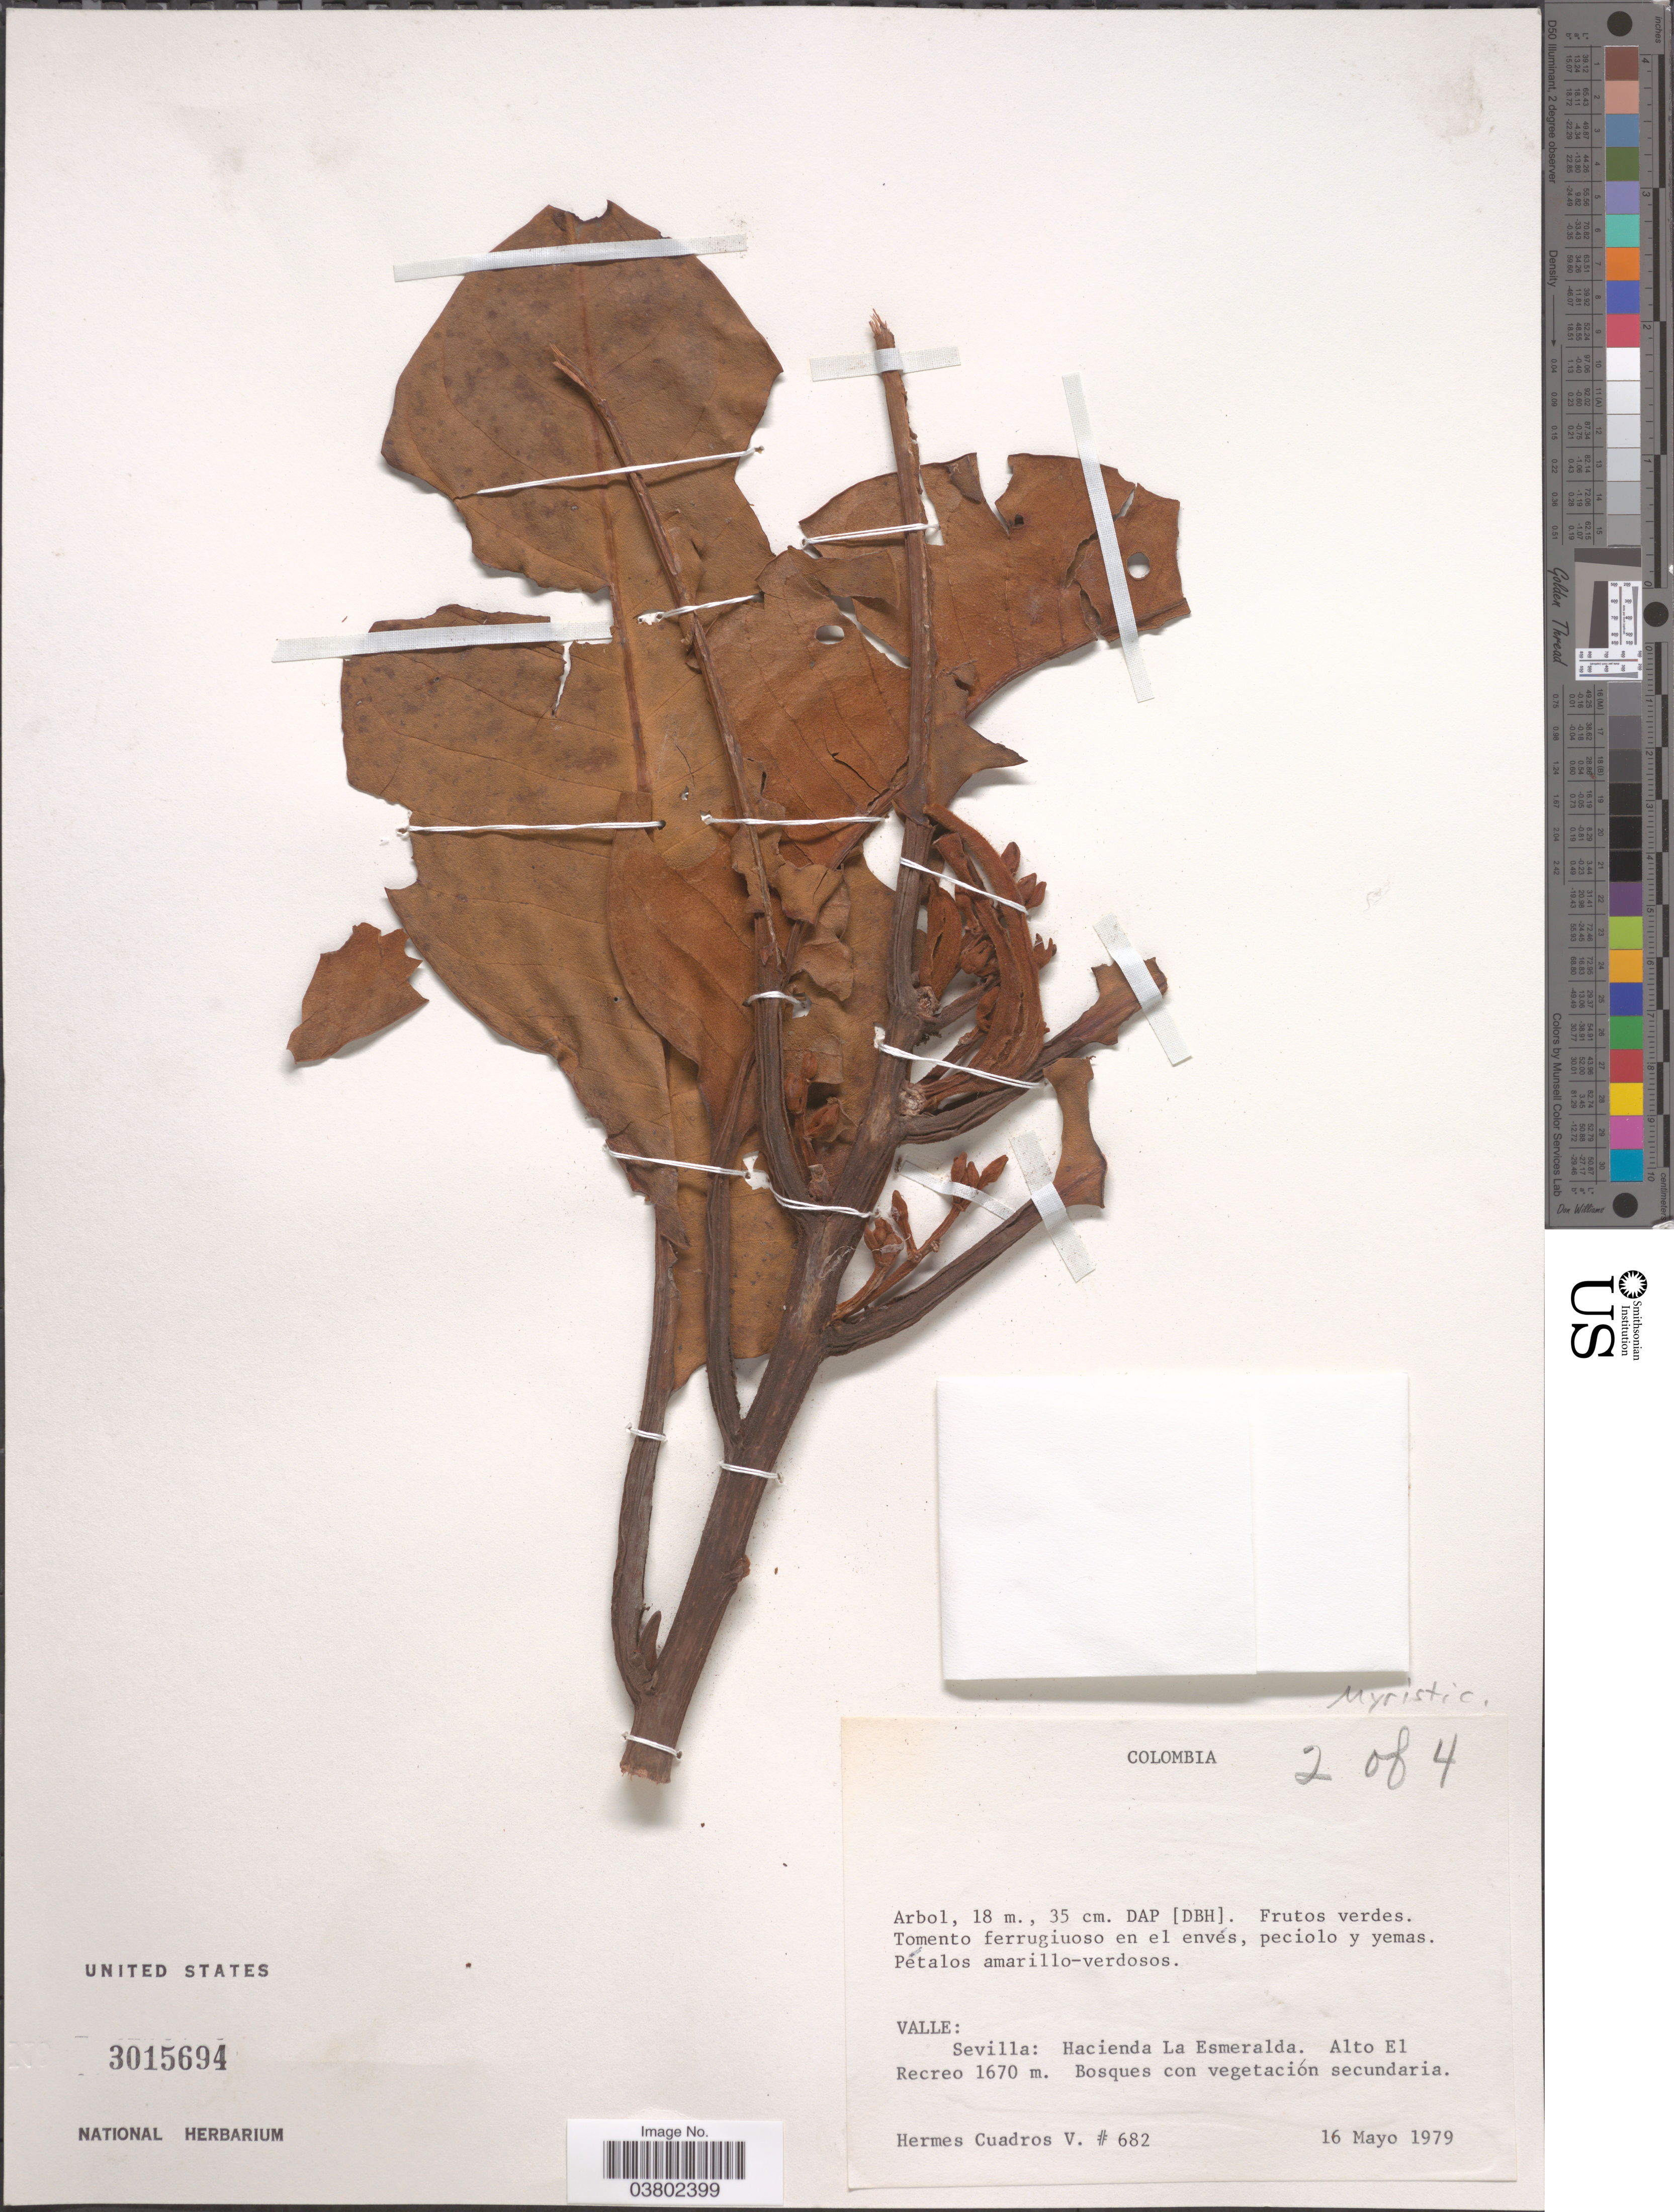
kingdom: Plantae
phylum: Tracheophyta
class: Magnoliopsida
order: Magnoliales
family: Myristicaceae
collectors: H. Cuadros V.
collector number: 682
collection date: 1979-05-16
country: Colombia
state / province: Valle del Cauca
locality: Valle: Sevilla: Hacienda La Esmeralda. Alto El Recreo.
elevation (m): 1670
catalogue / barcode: US 3015694